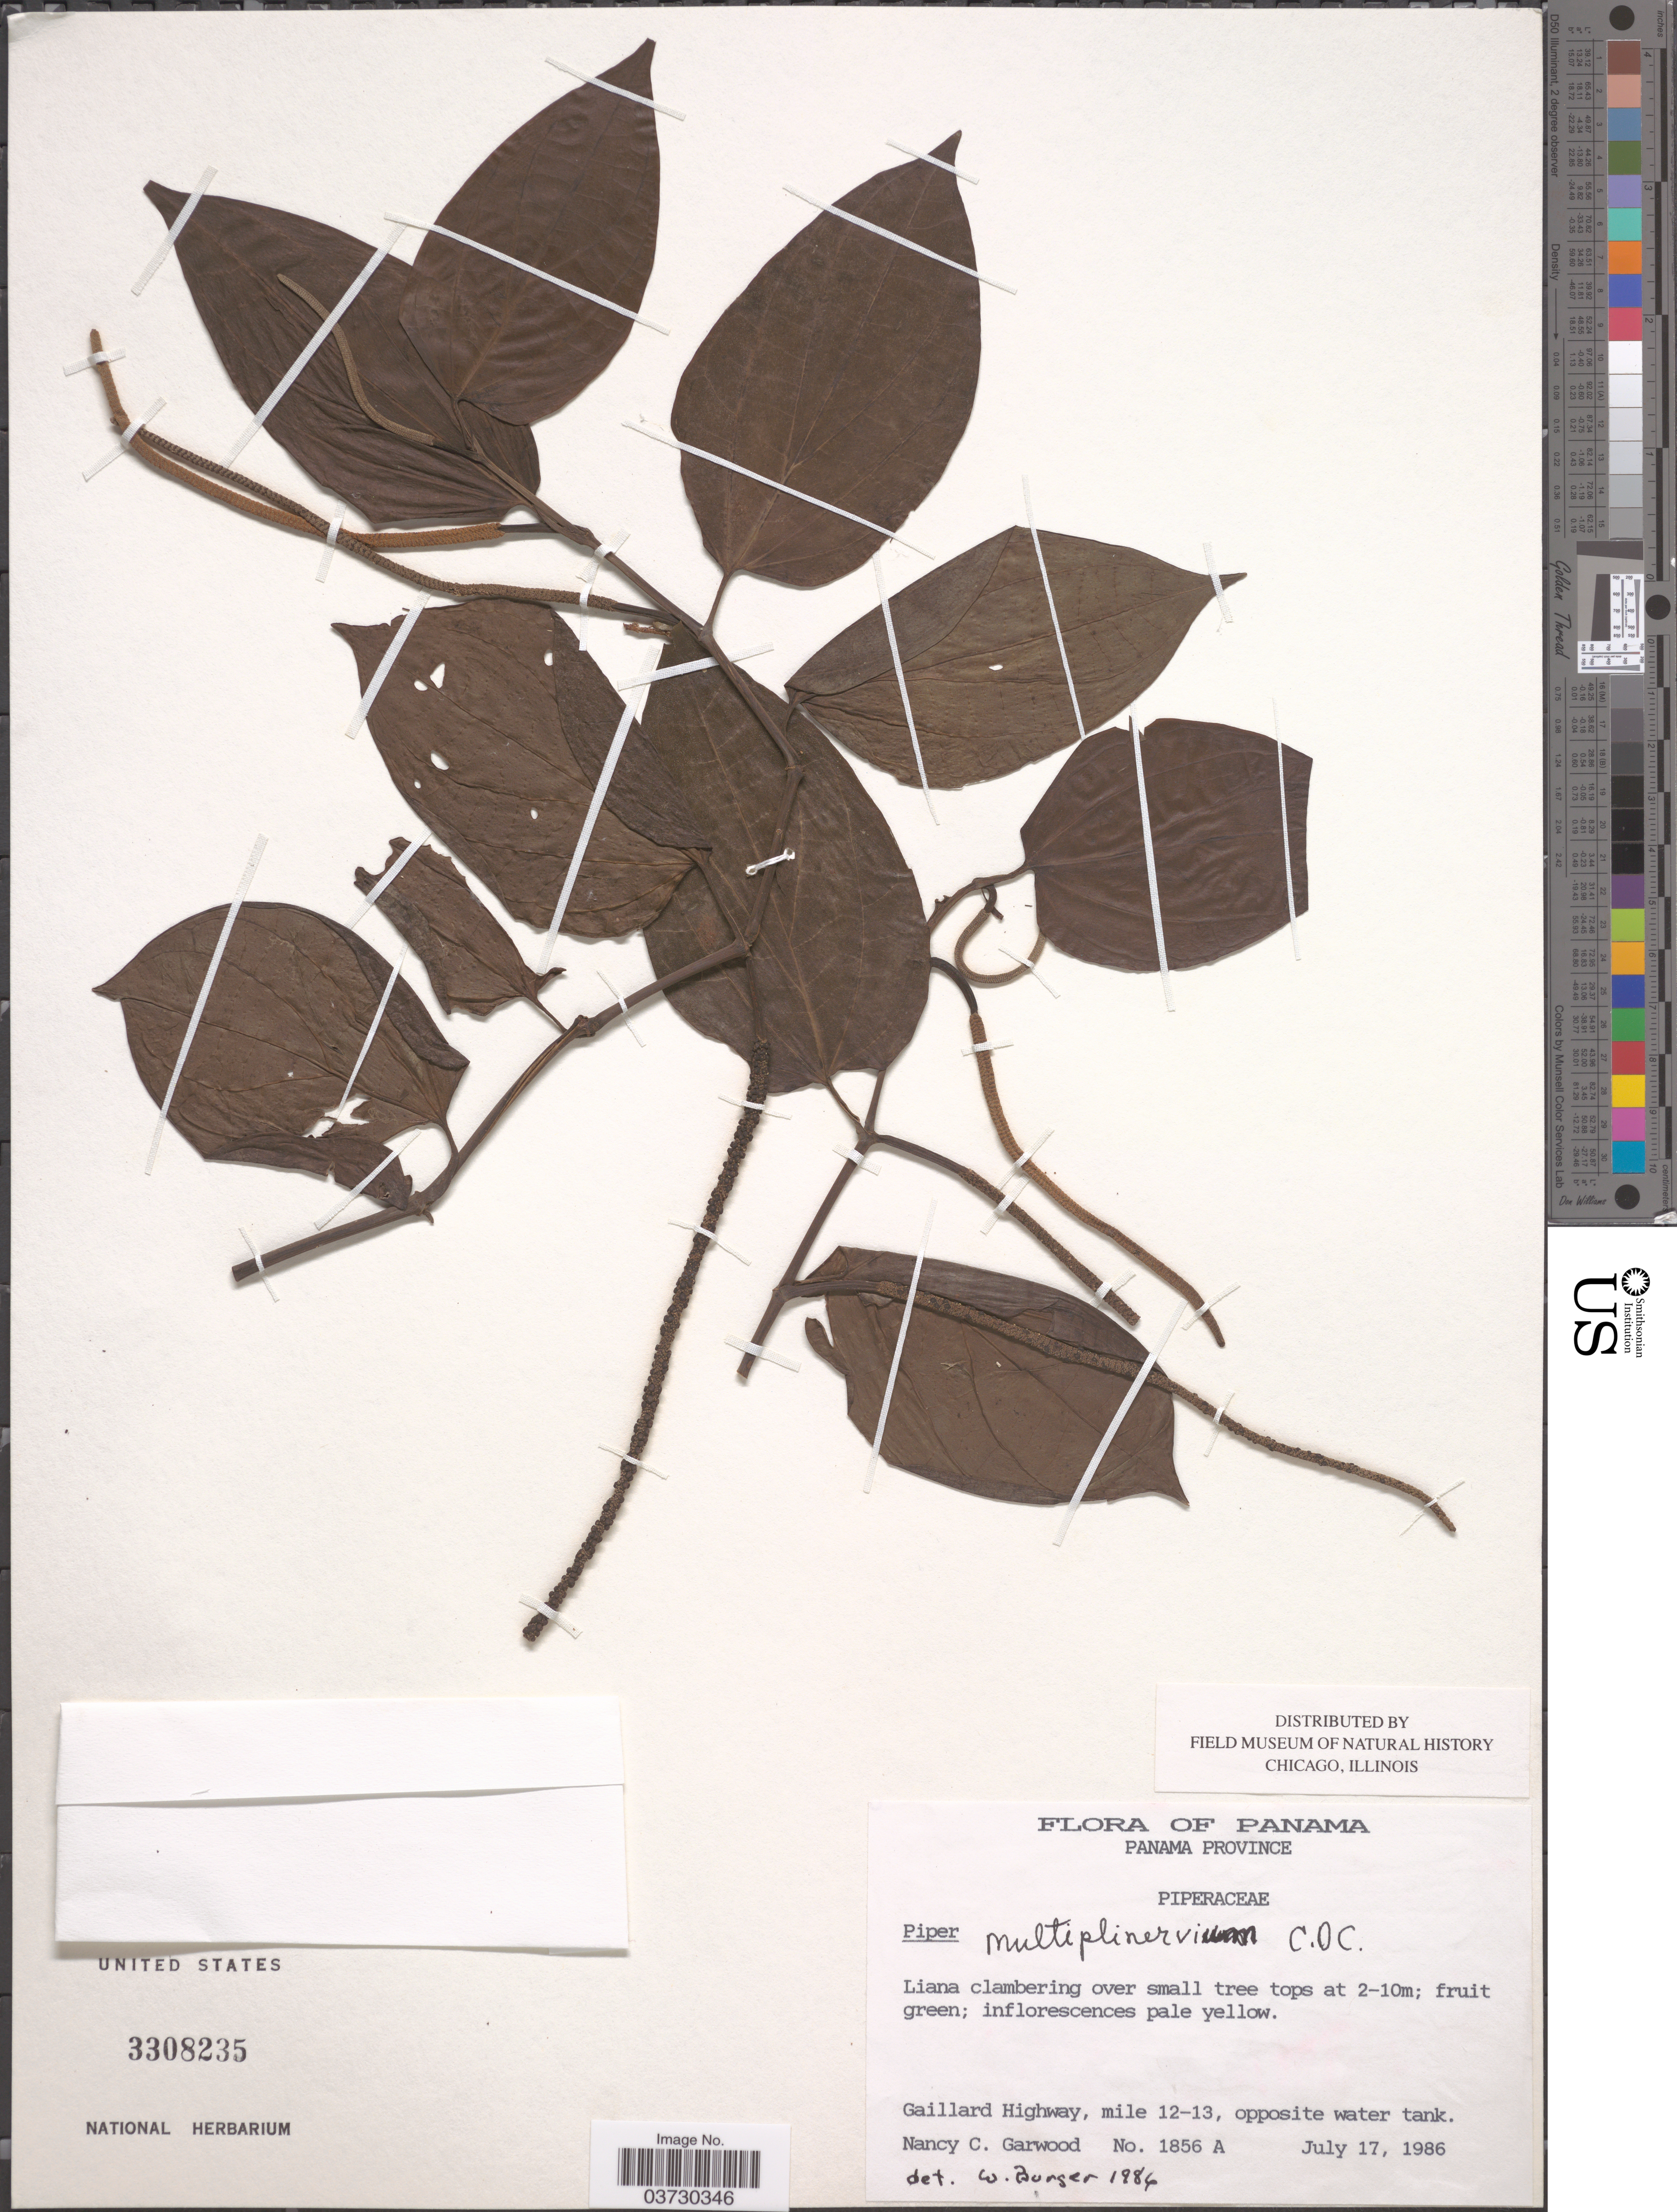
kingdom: Plantae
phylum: Tracheophyta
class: Magnoliopsida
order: Piperales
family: Piperaceae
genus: Piper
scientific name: Piper multiplinervium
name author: C. DC.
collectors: N. C. Garwood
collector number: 1856A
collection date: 1986-07-17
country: Panama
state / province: Panamá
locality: Gaillard Highway, mile 12-13, opposite water tank.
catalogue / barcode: US 3308235